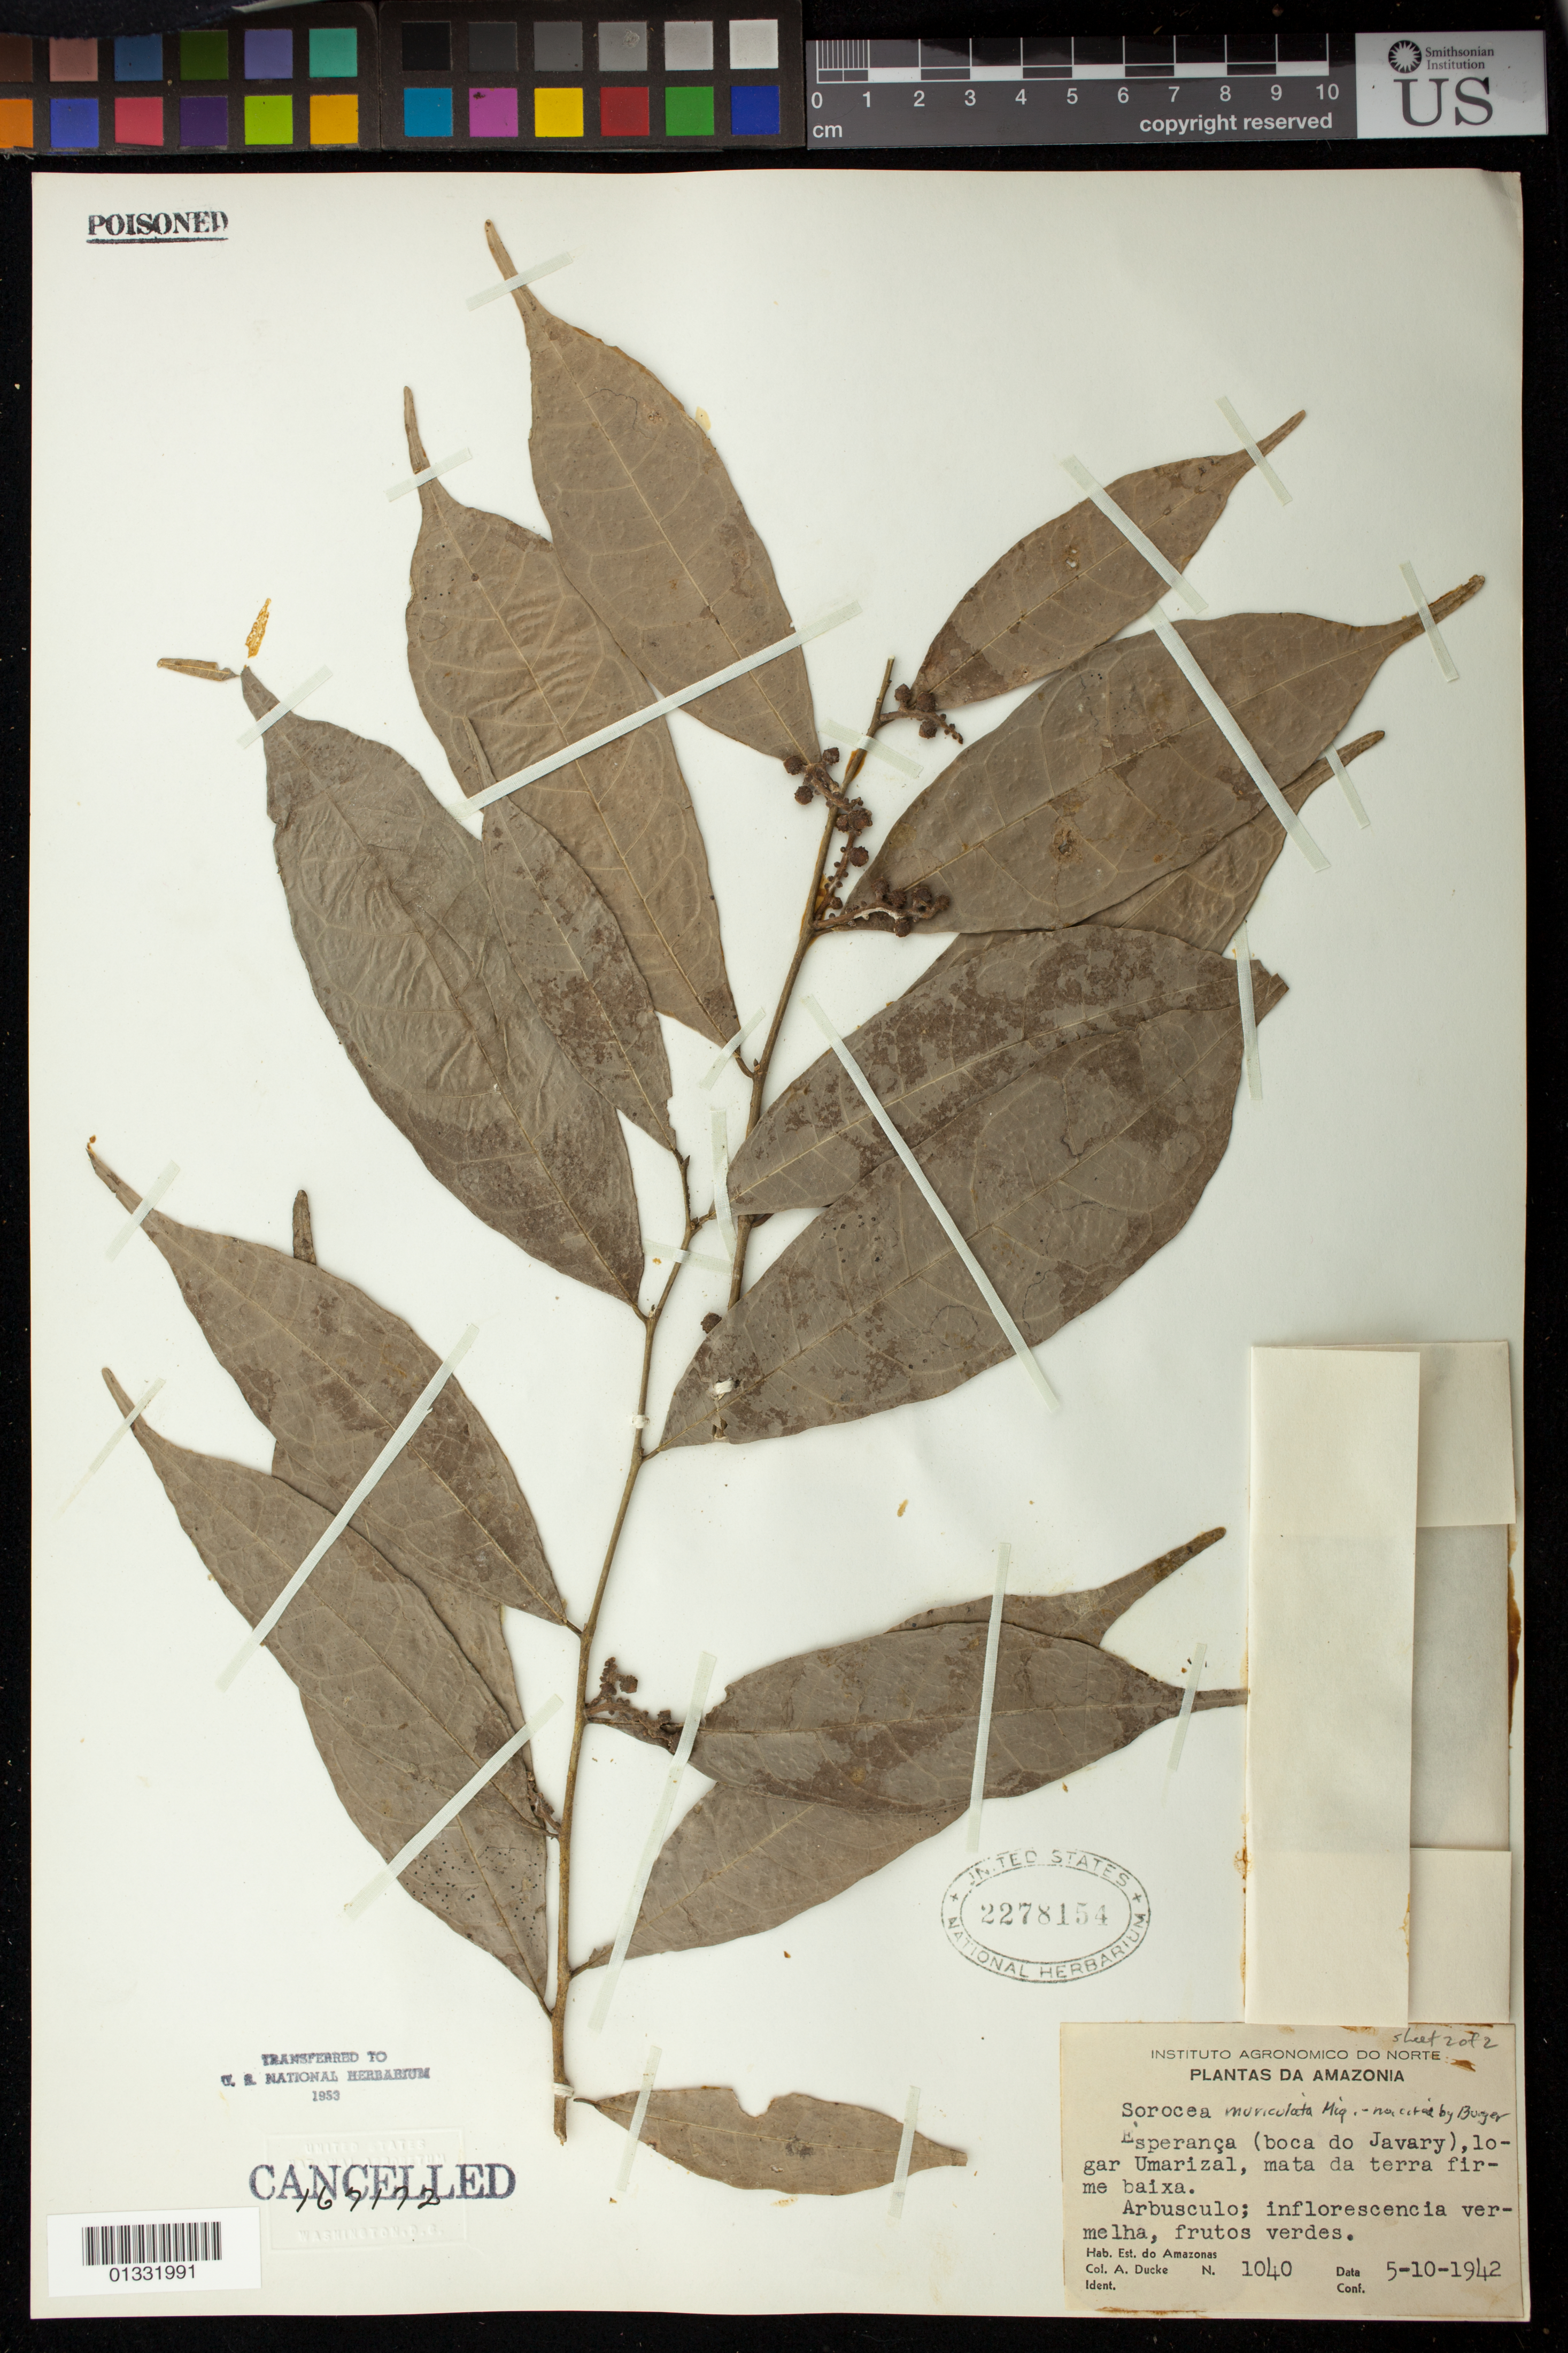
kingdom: Plantae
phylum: Tracheophyta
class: Magnoliopsida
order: Rosales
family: Moraceae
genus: Sorocea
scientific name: Sorocea muriculata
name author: Miq.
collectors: A. Ducke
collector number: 1040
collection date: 1942-10-05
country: Brazil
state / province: Amazonas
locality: Esperança (boca do Javari), logar Umarizal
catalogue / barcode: US 2278154